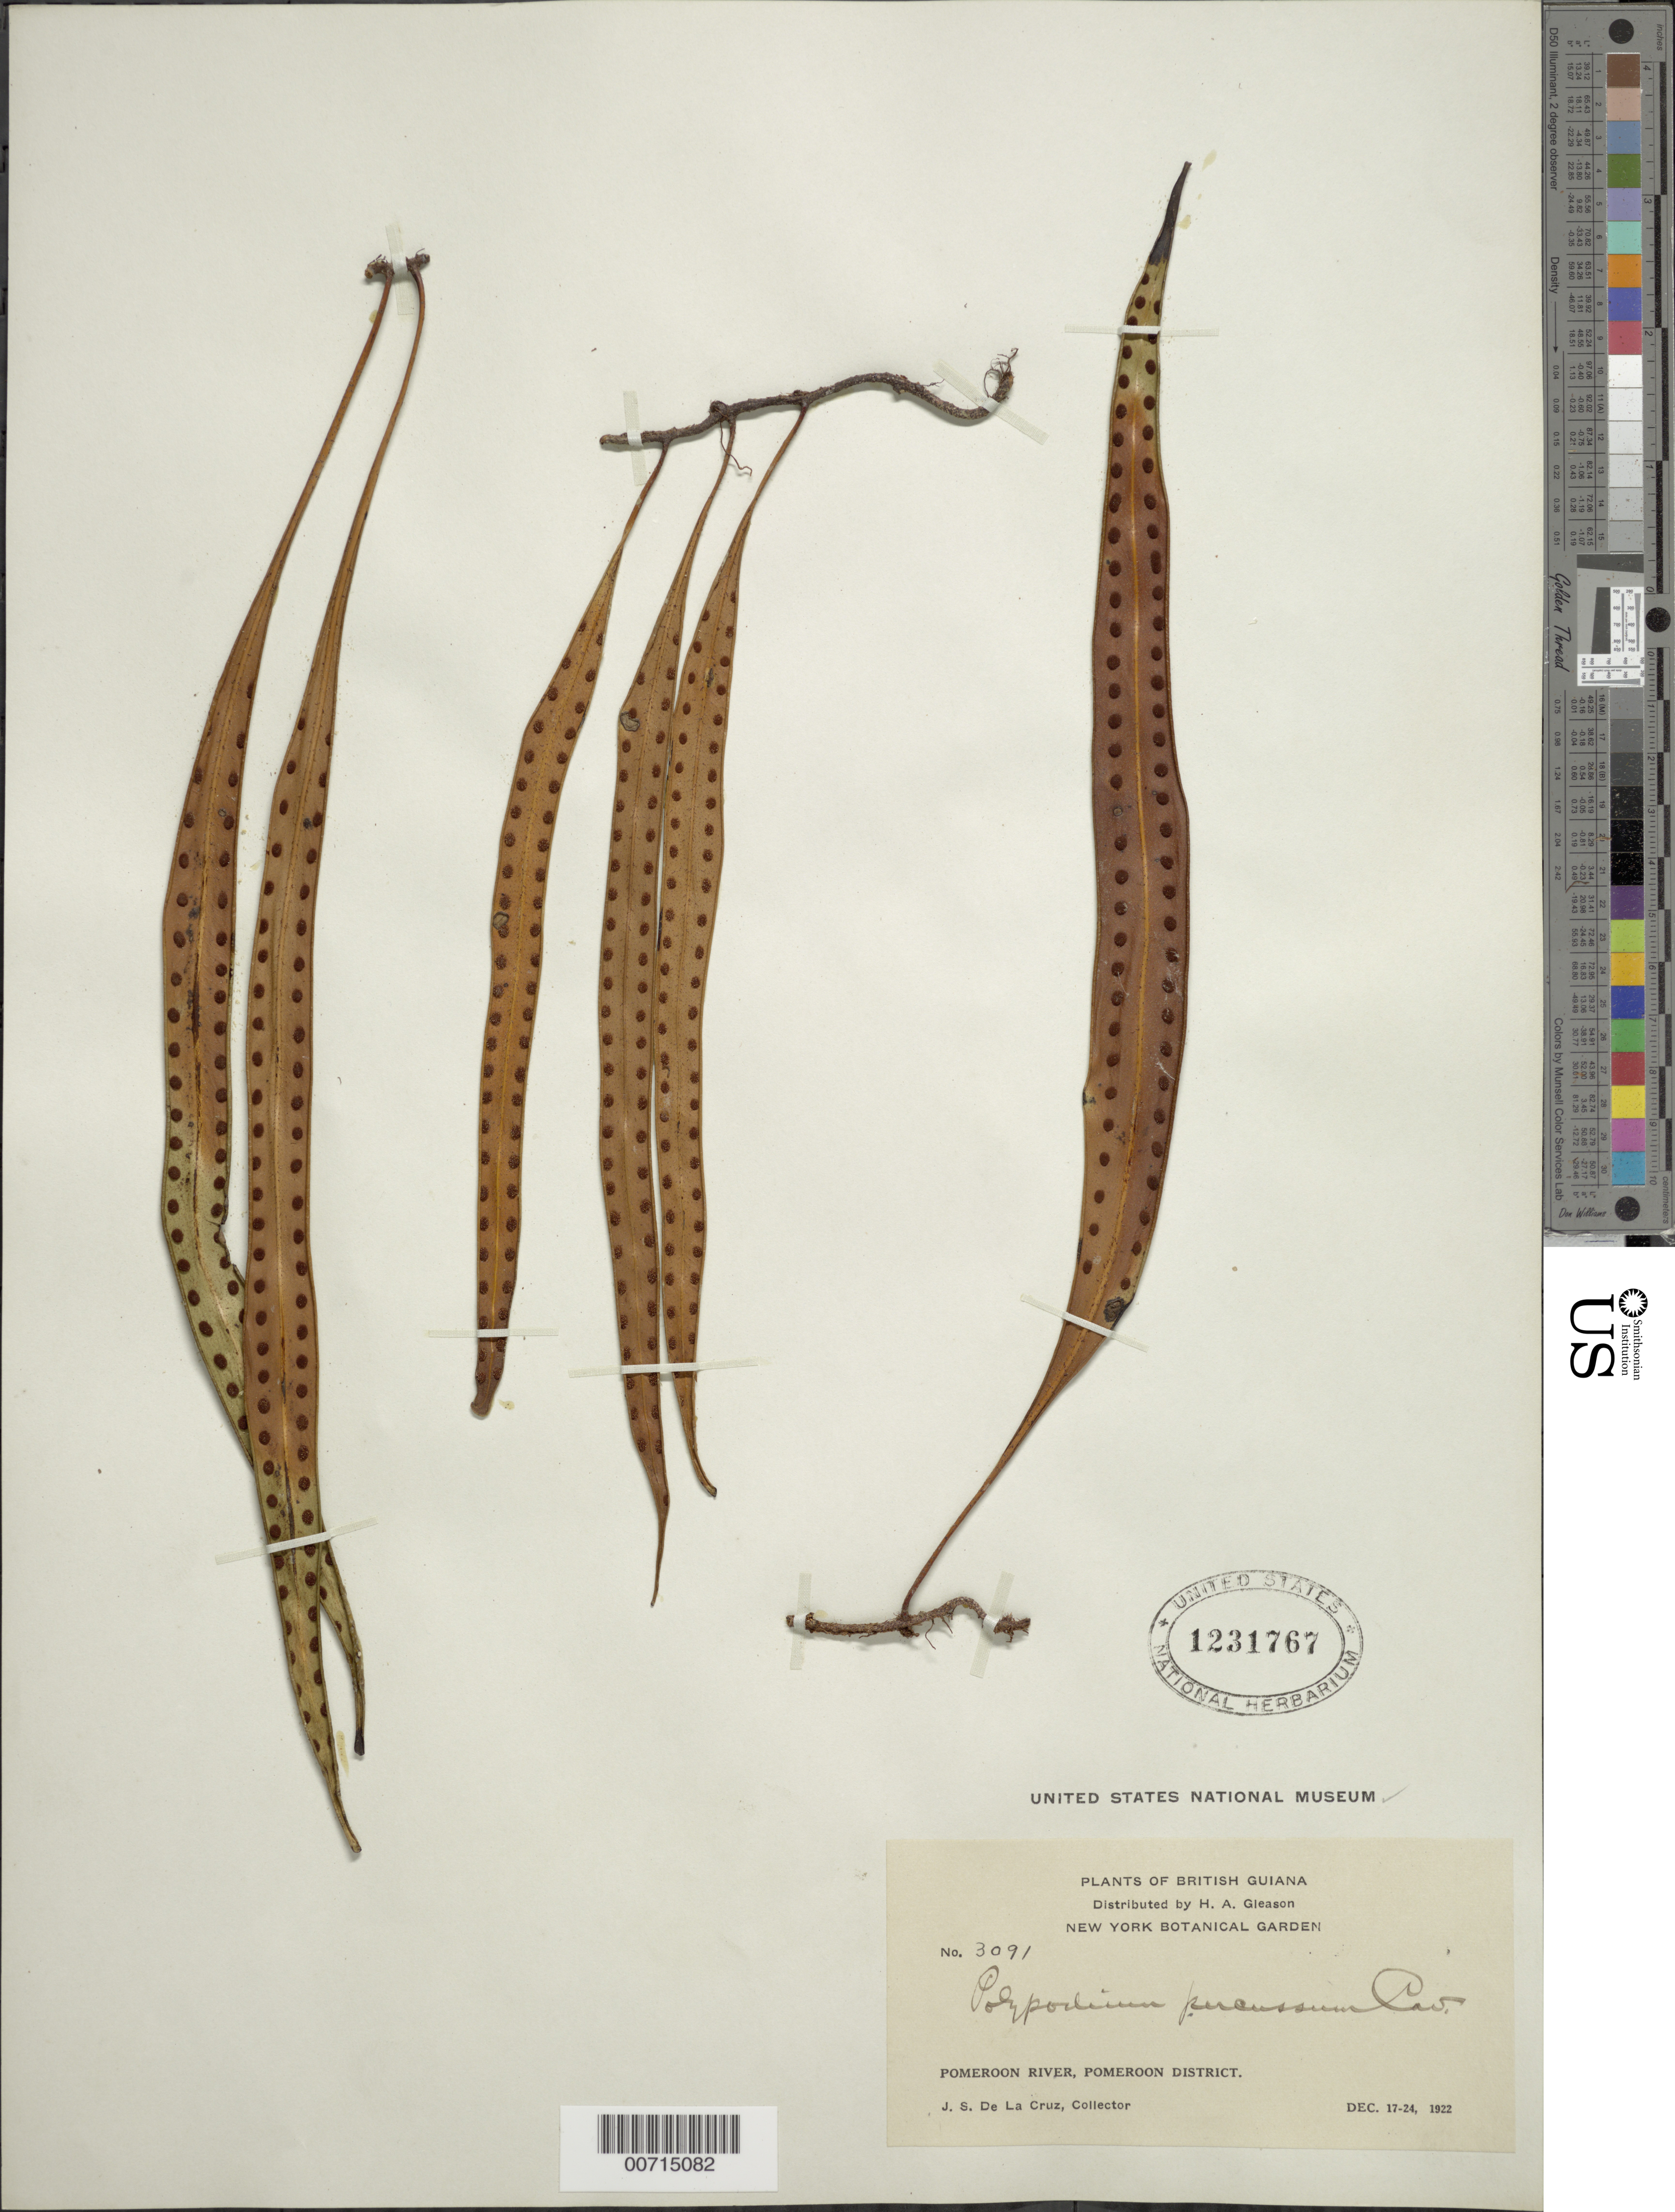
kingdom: Plantae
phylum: Tracheophyta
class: Polypodiopsida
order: Polypodiales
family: Polypodiaceae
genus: Microgramma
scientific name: Microgramma percussa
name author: (Cav.) de la Sota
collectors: J. S. de la Cruz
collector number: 3091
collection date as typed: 17-Dec-22 to 24-Dec-22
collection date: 1922-12-17/1922-12-24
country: Guyana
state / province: Pomeroon-Supenaam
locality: Pomeroon R.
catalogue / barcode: US 1231767